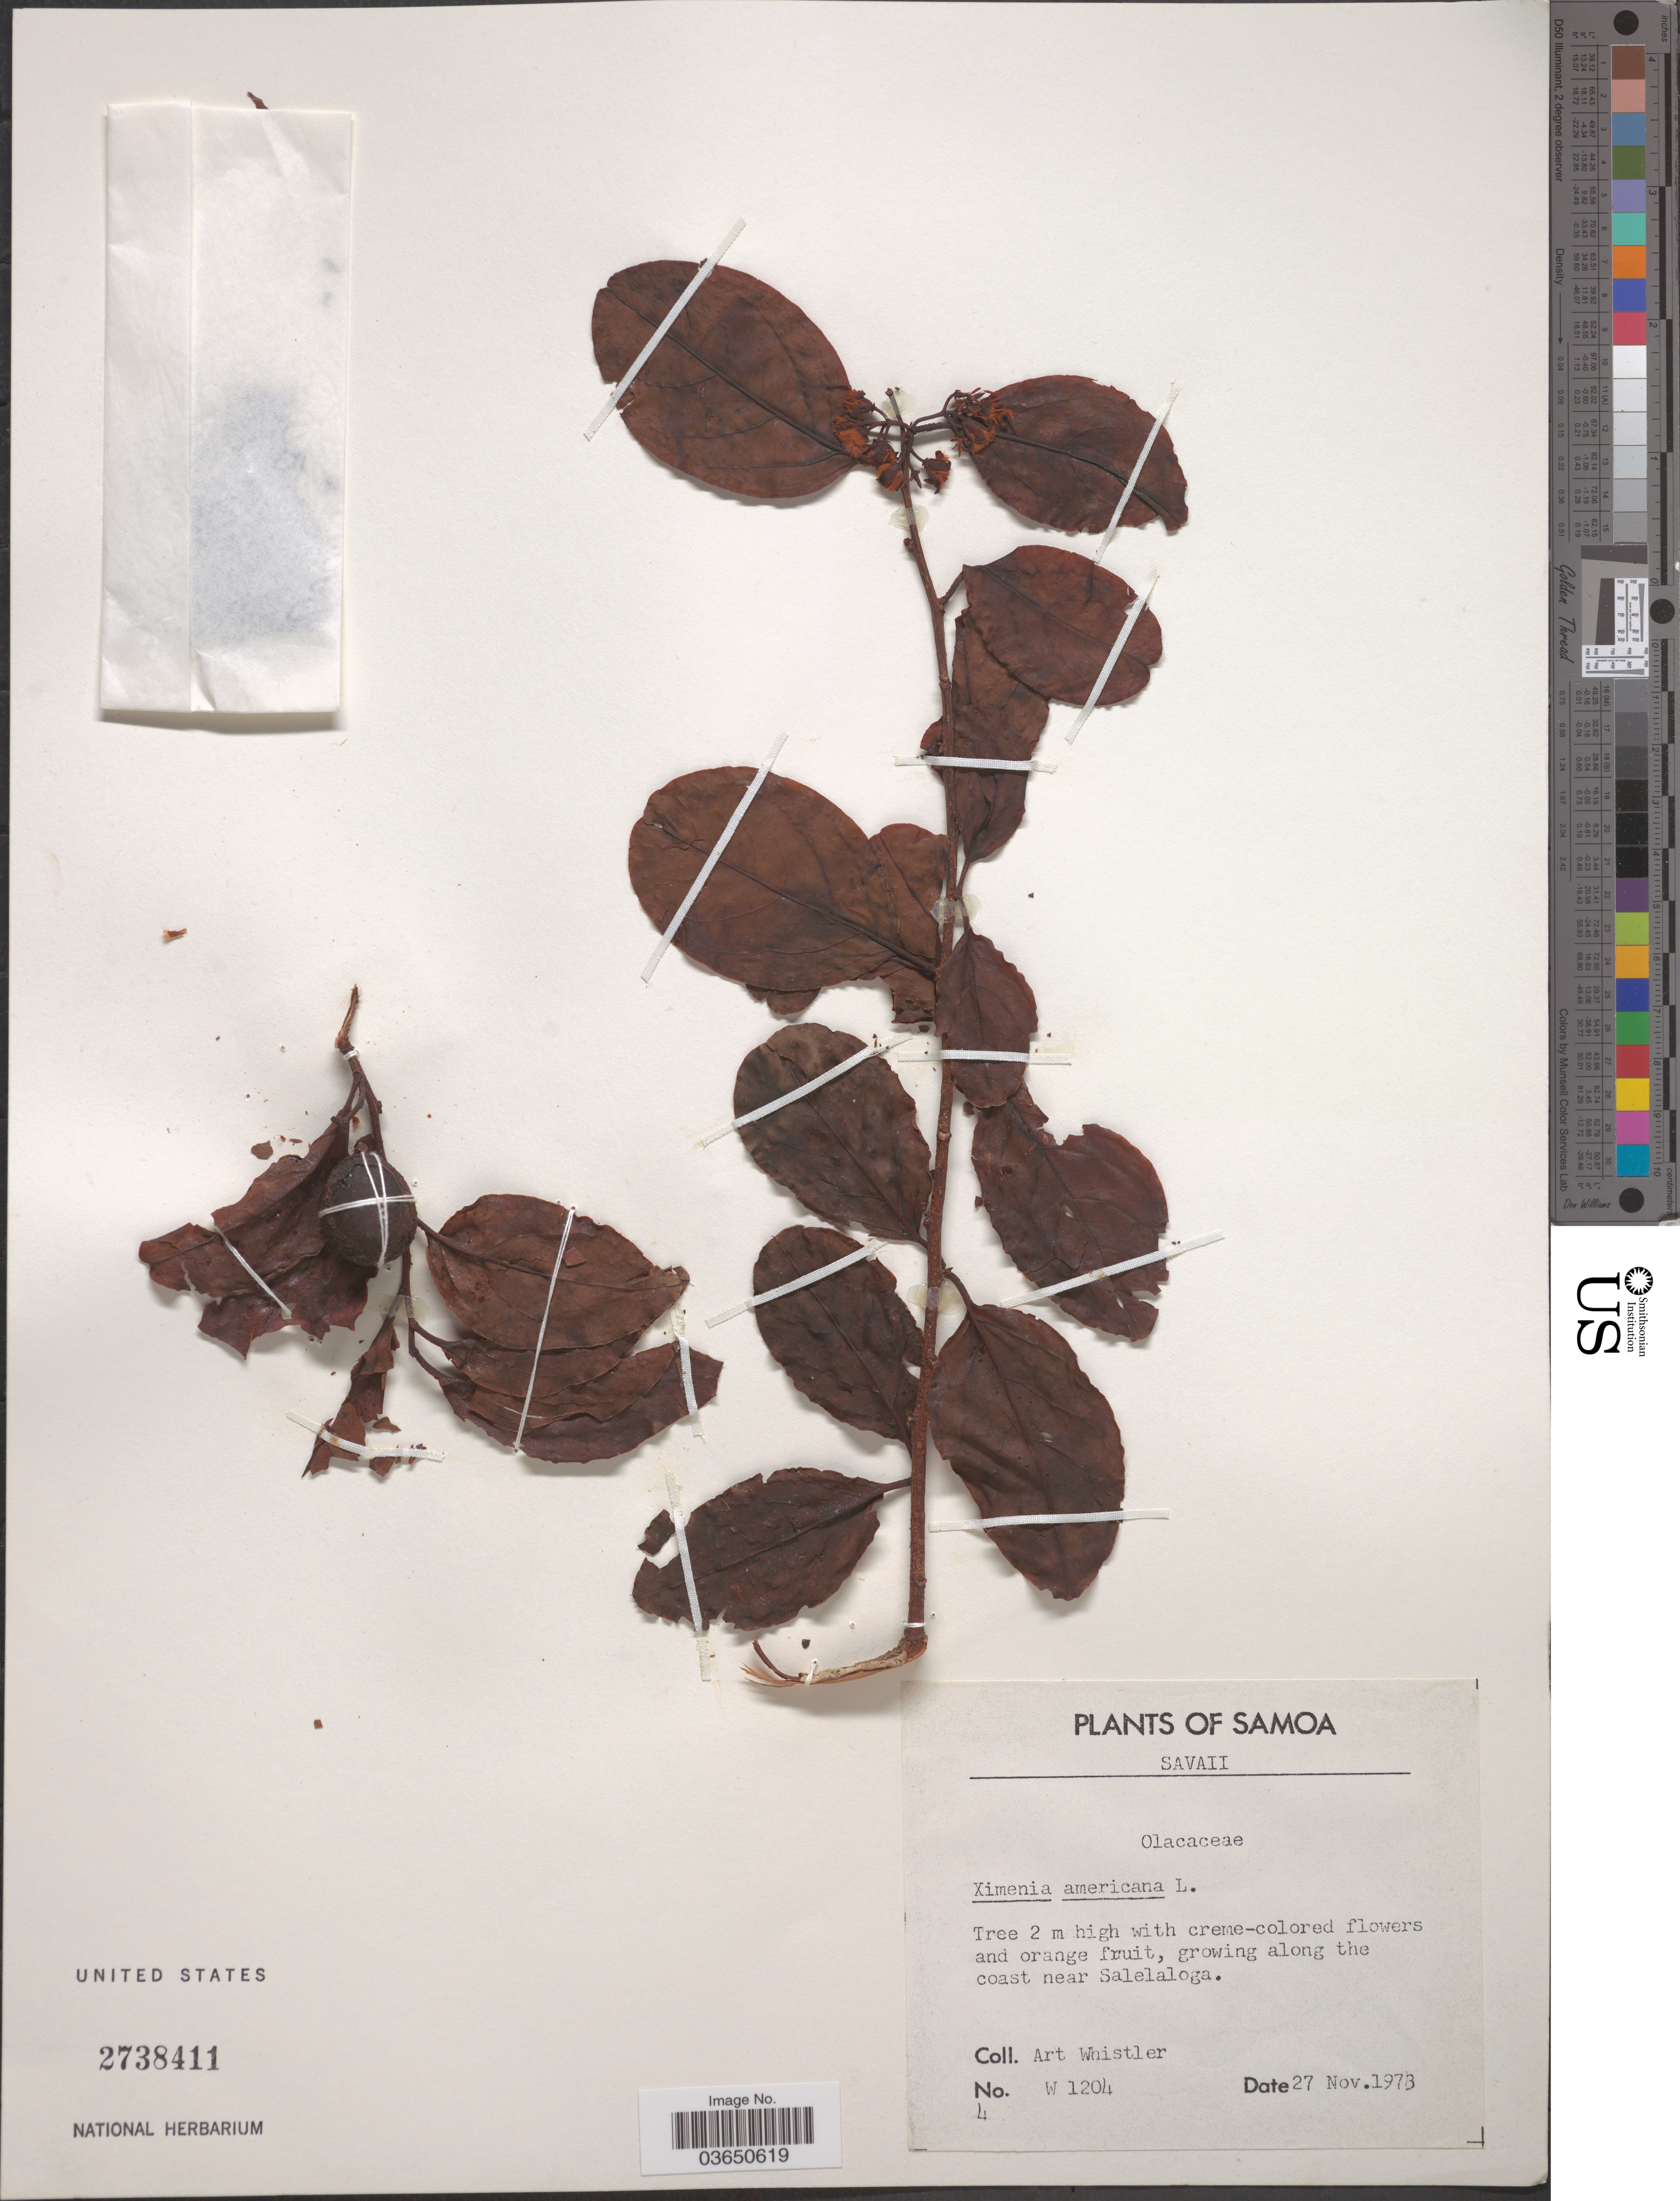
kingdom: Plantae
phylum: Tracheophyta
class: Magnoliopsida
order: Santalales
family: Ximeniaceae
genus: Ximenia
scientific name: Ximenia americana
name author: L.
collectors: A. Whistler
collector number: W1204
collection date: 1973-11-27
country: Samoa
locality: Samoa. Savaii. Growing along the coast near Salelaloga.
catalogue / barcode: US 2738411